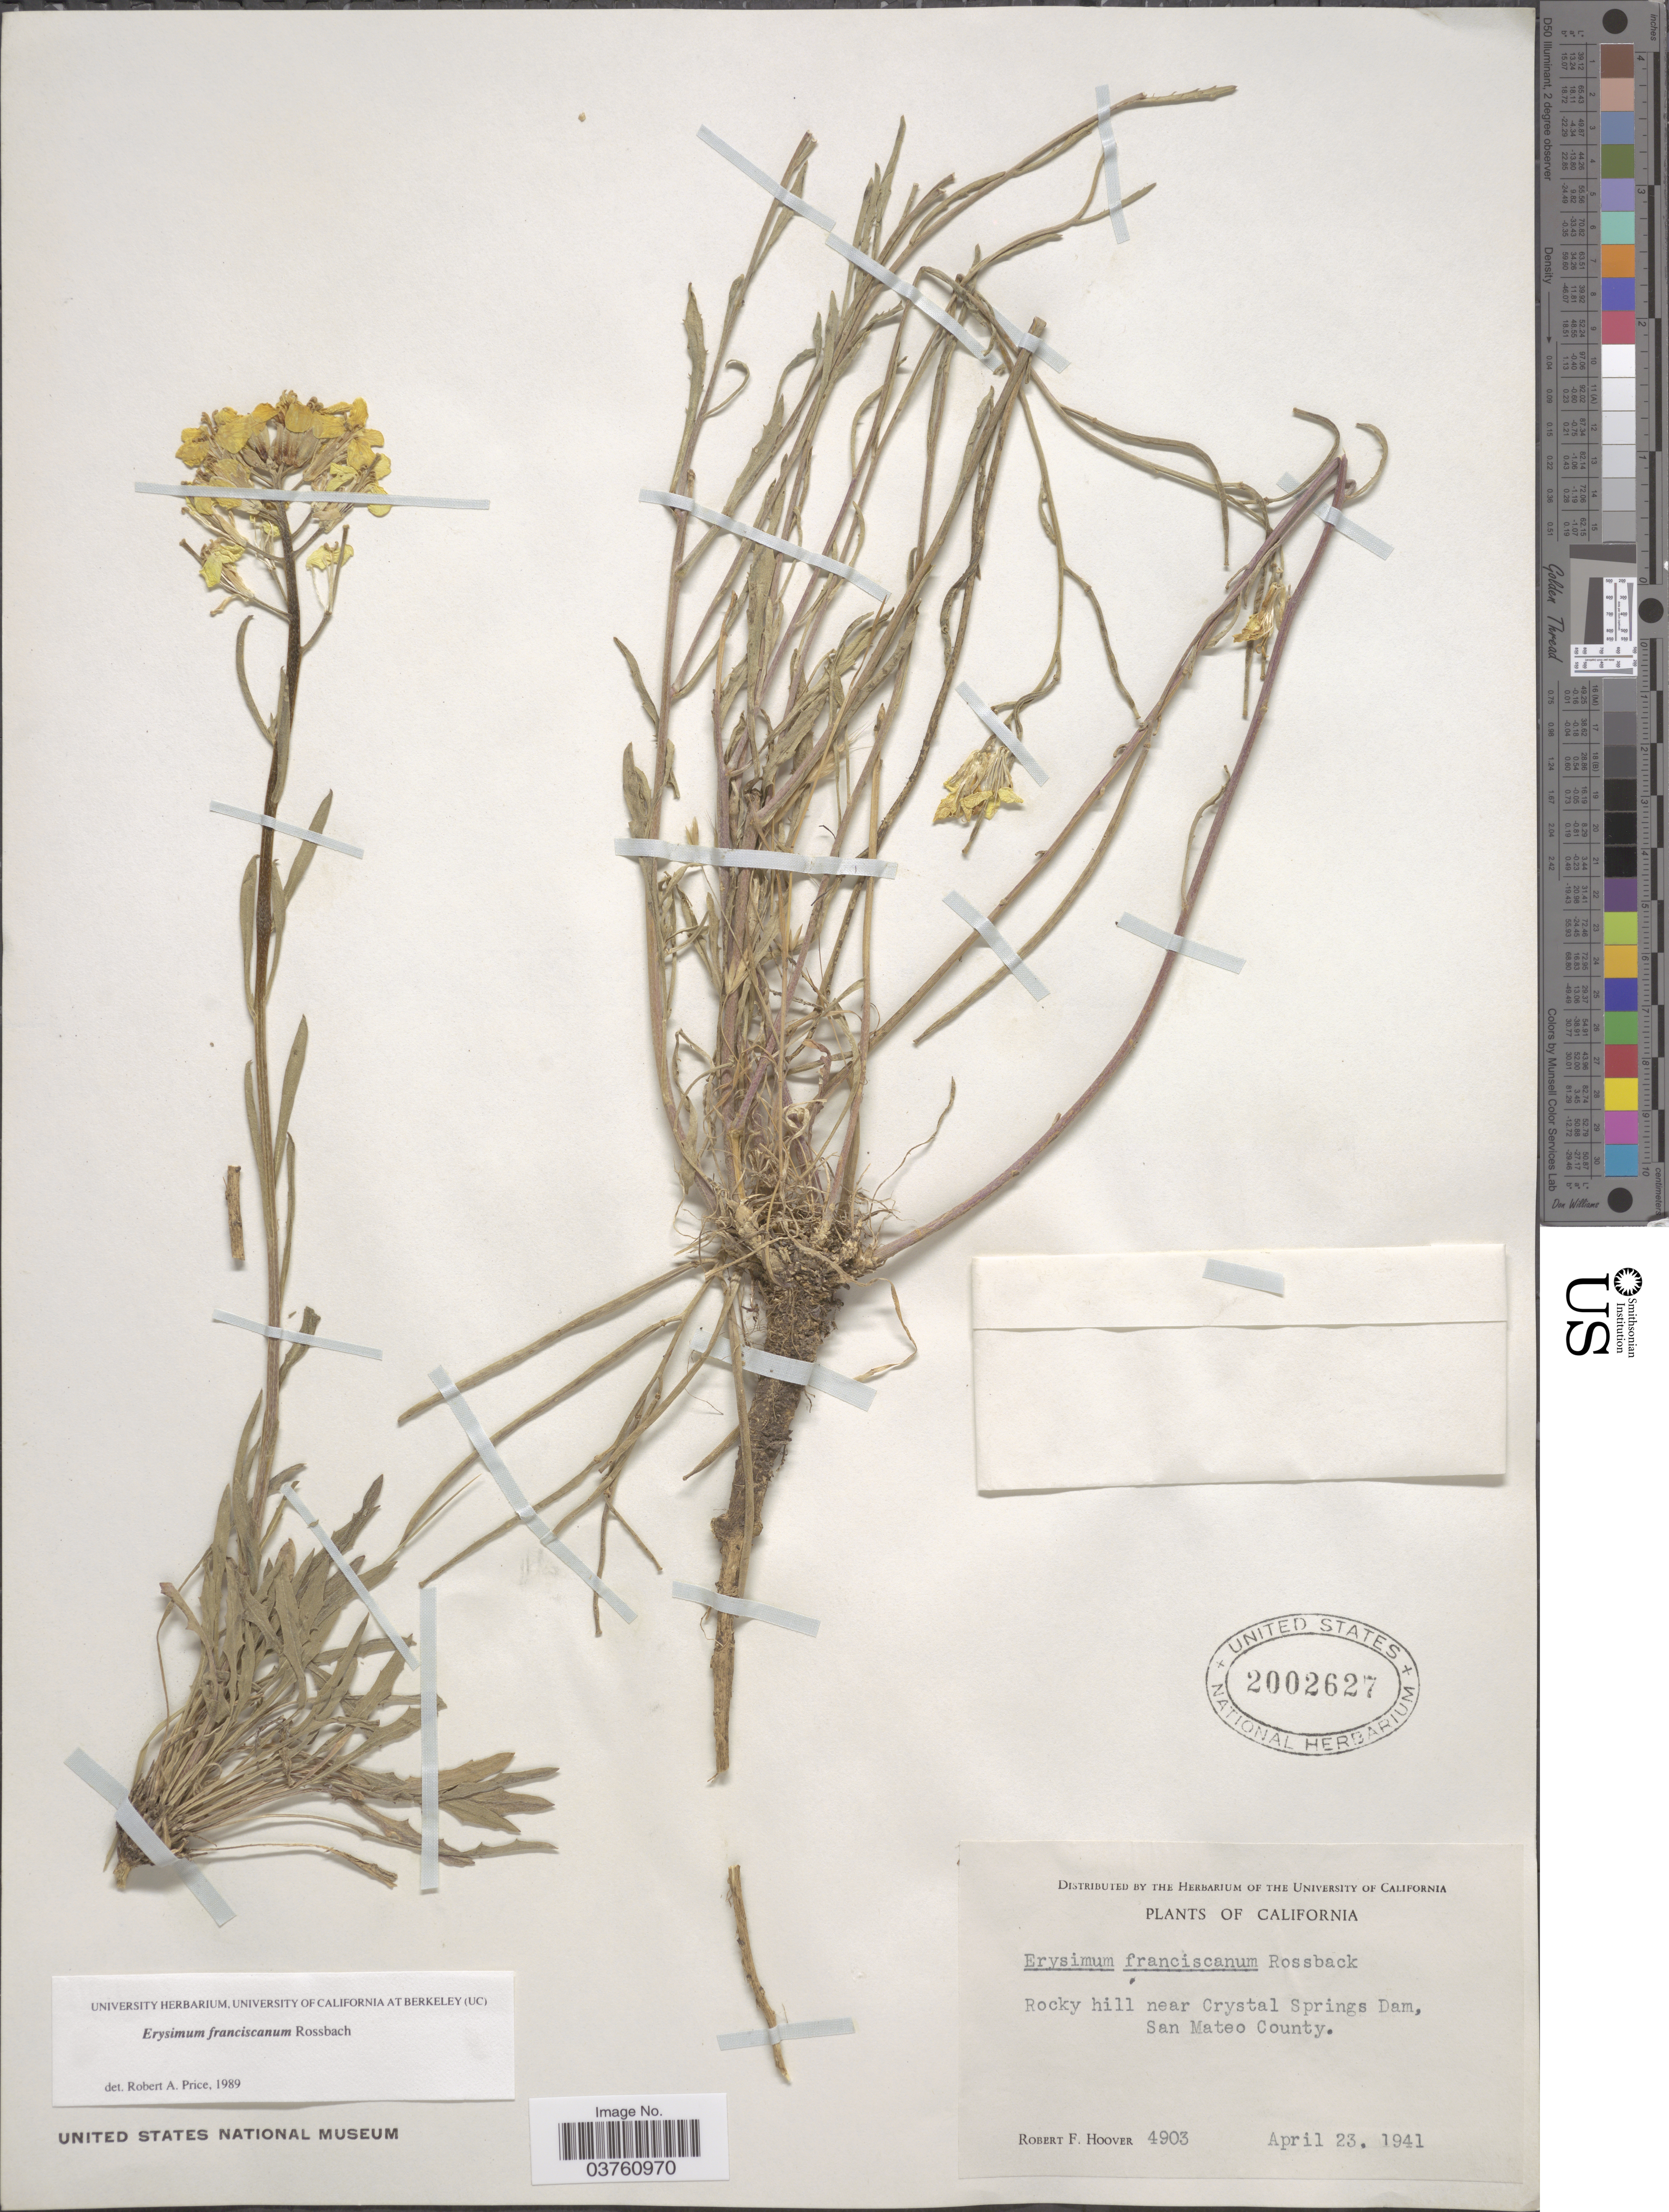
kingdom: Plantae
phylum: Tracheophyta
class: Magnoliopsida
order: Brassicales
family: Brassicaceae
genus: Erysimum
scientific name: Erysimum franciscanum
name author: Rossbach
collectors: R. F. Hoover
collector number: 4903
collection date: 1941-04-23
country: United States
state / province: California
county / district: San Mateo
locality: Rocky hill near Crystal Springs Dam, San Mateo County.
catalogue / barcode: US 2002627